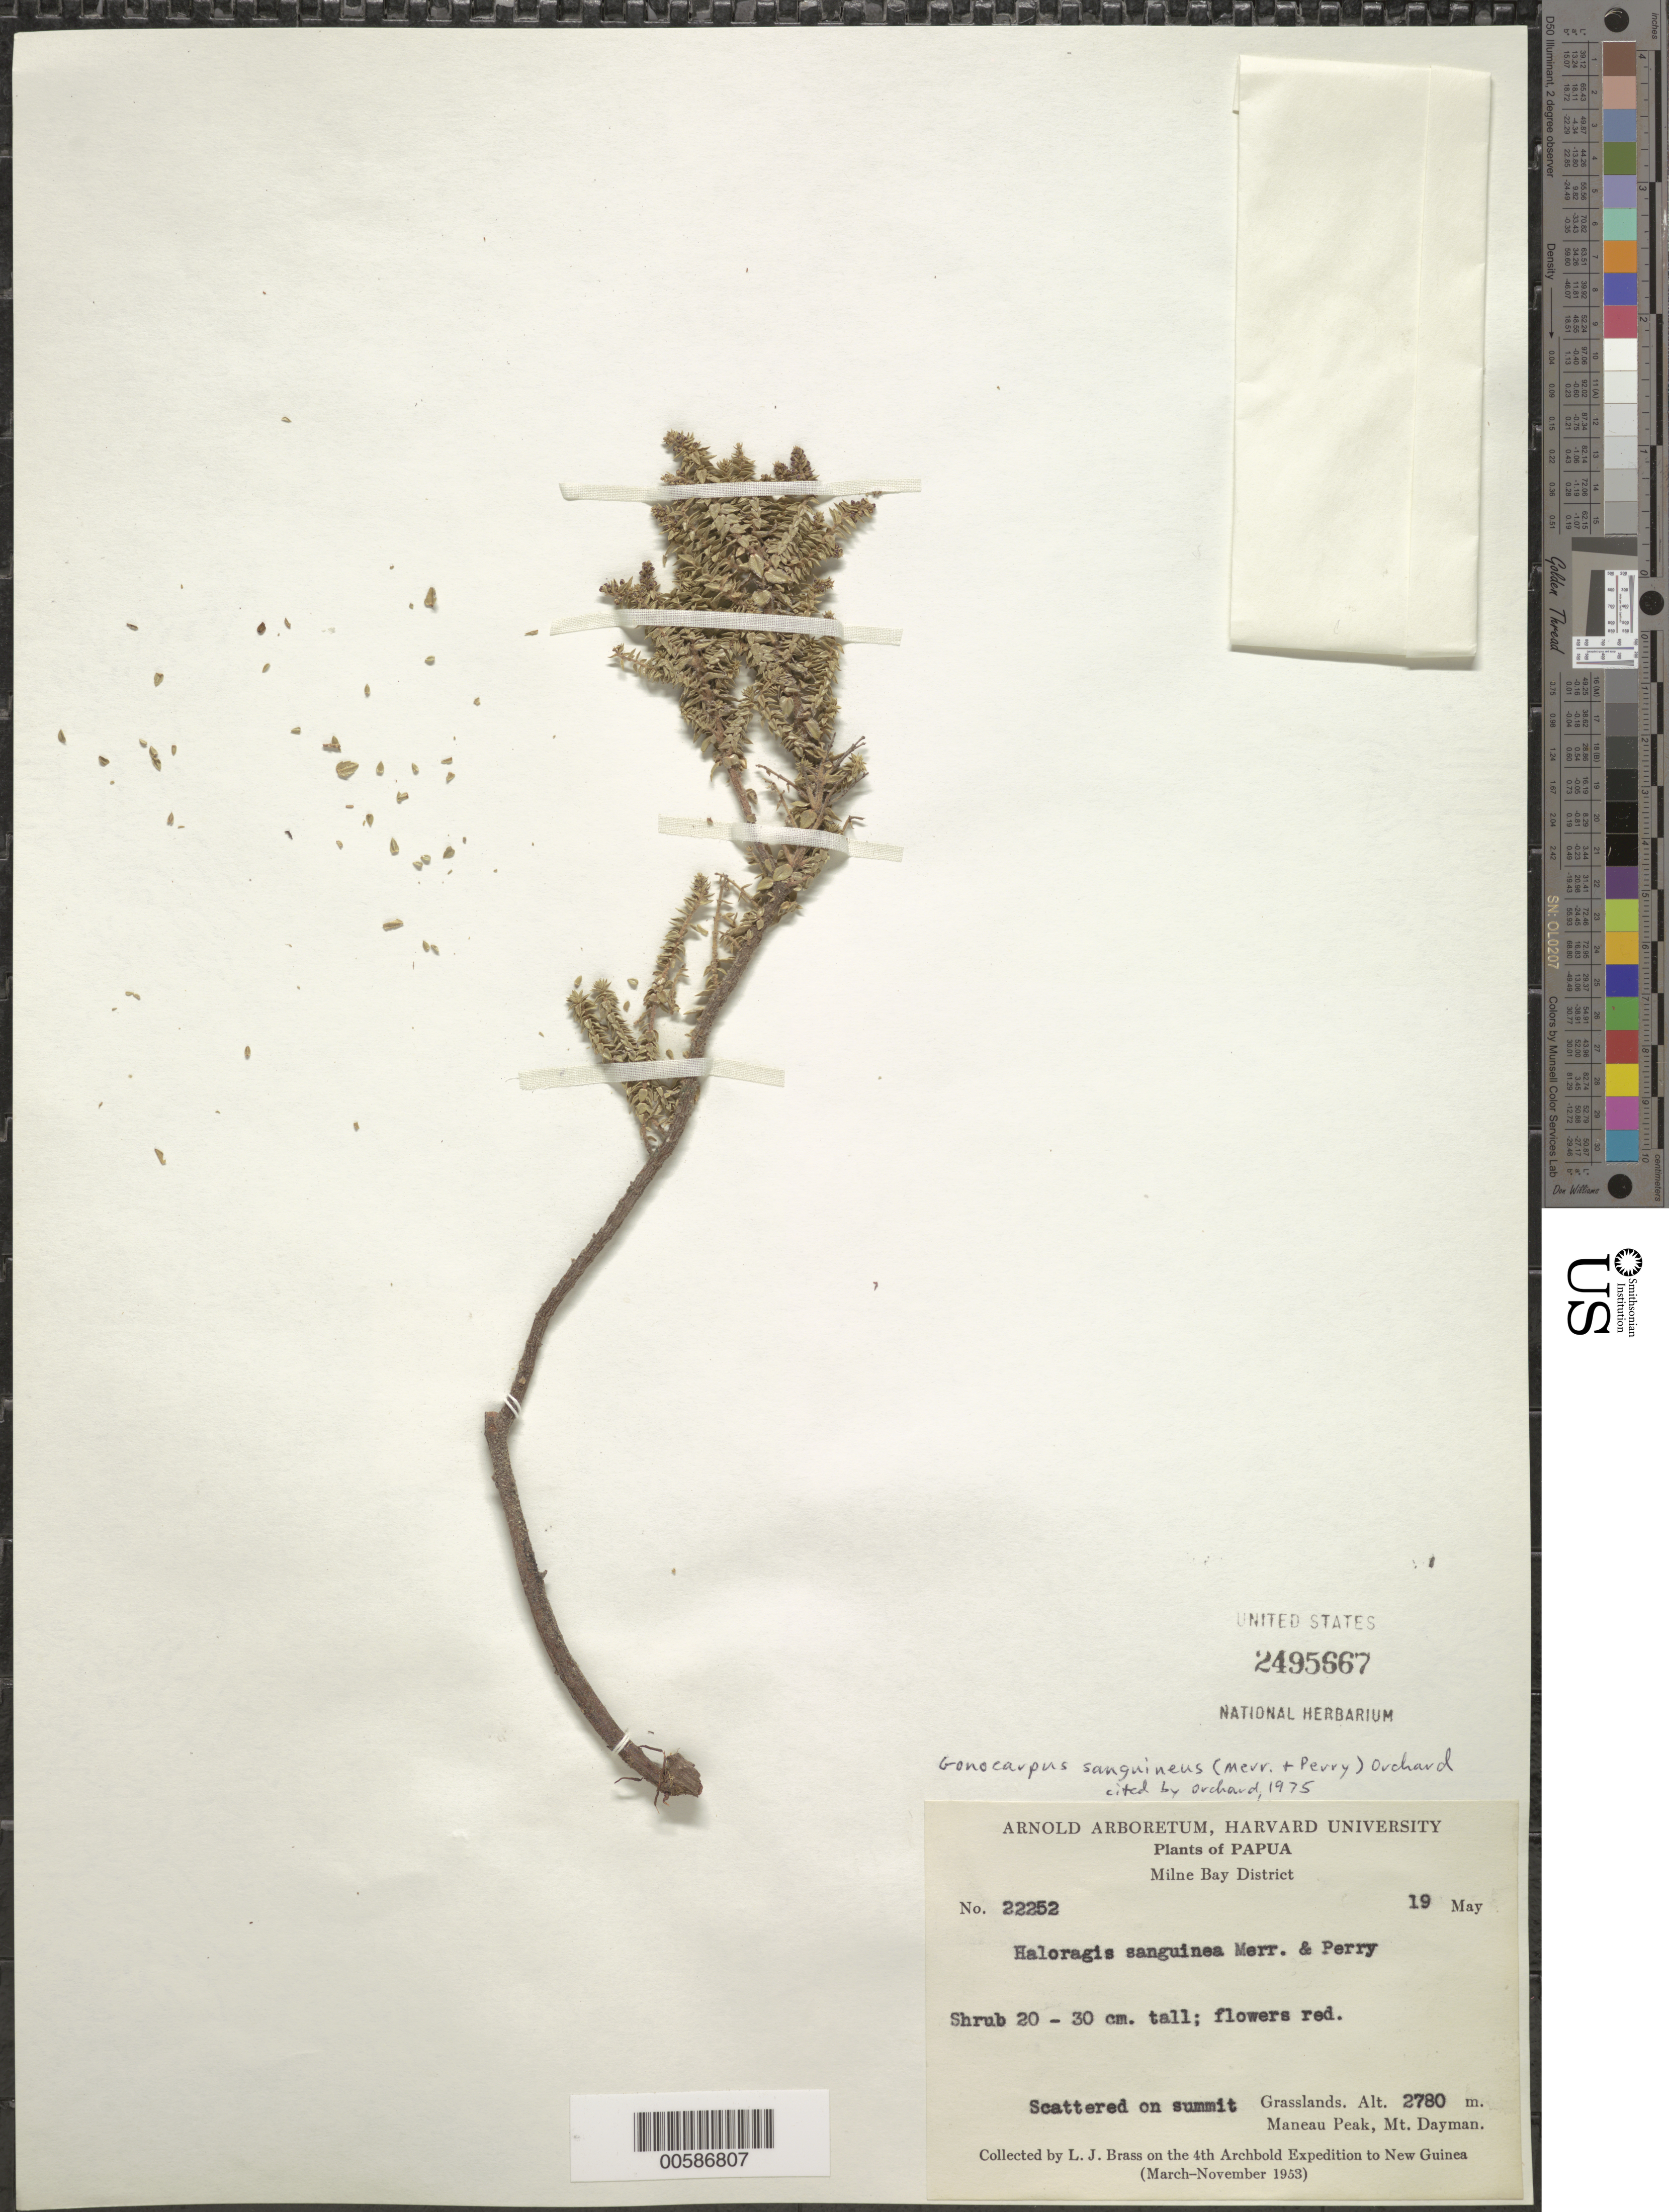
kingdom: Plantae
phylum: Tracheophyta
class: Magnoliopsida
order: Saxifragales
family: Haloragaceae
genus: Gonocarpus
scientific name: Gonocarpus sanguineus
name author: (Merr. & L.M. Perry) Orchard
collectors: L. J. Brass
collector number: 22252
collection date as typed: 19 May 1953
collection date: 1953-05-19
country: Papua New Guinea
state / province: Milne Bay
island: New Guinea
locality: Maneau Peak, Mt. Dayman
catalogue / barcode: US 2495667